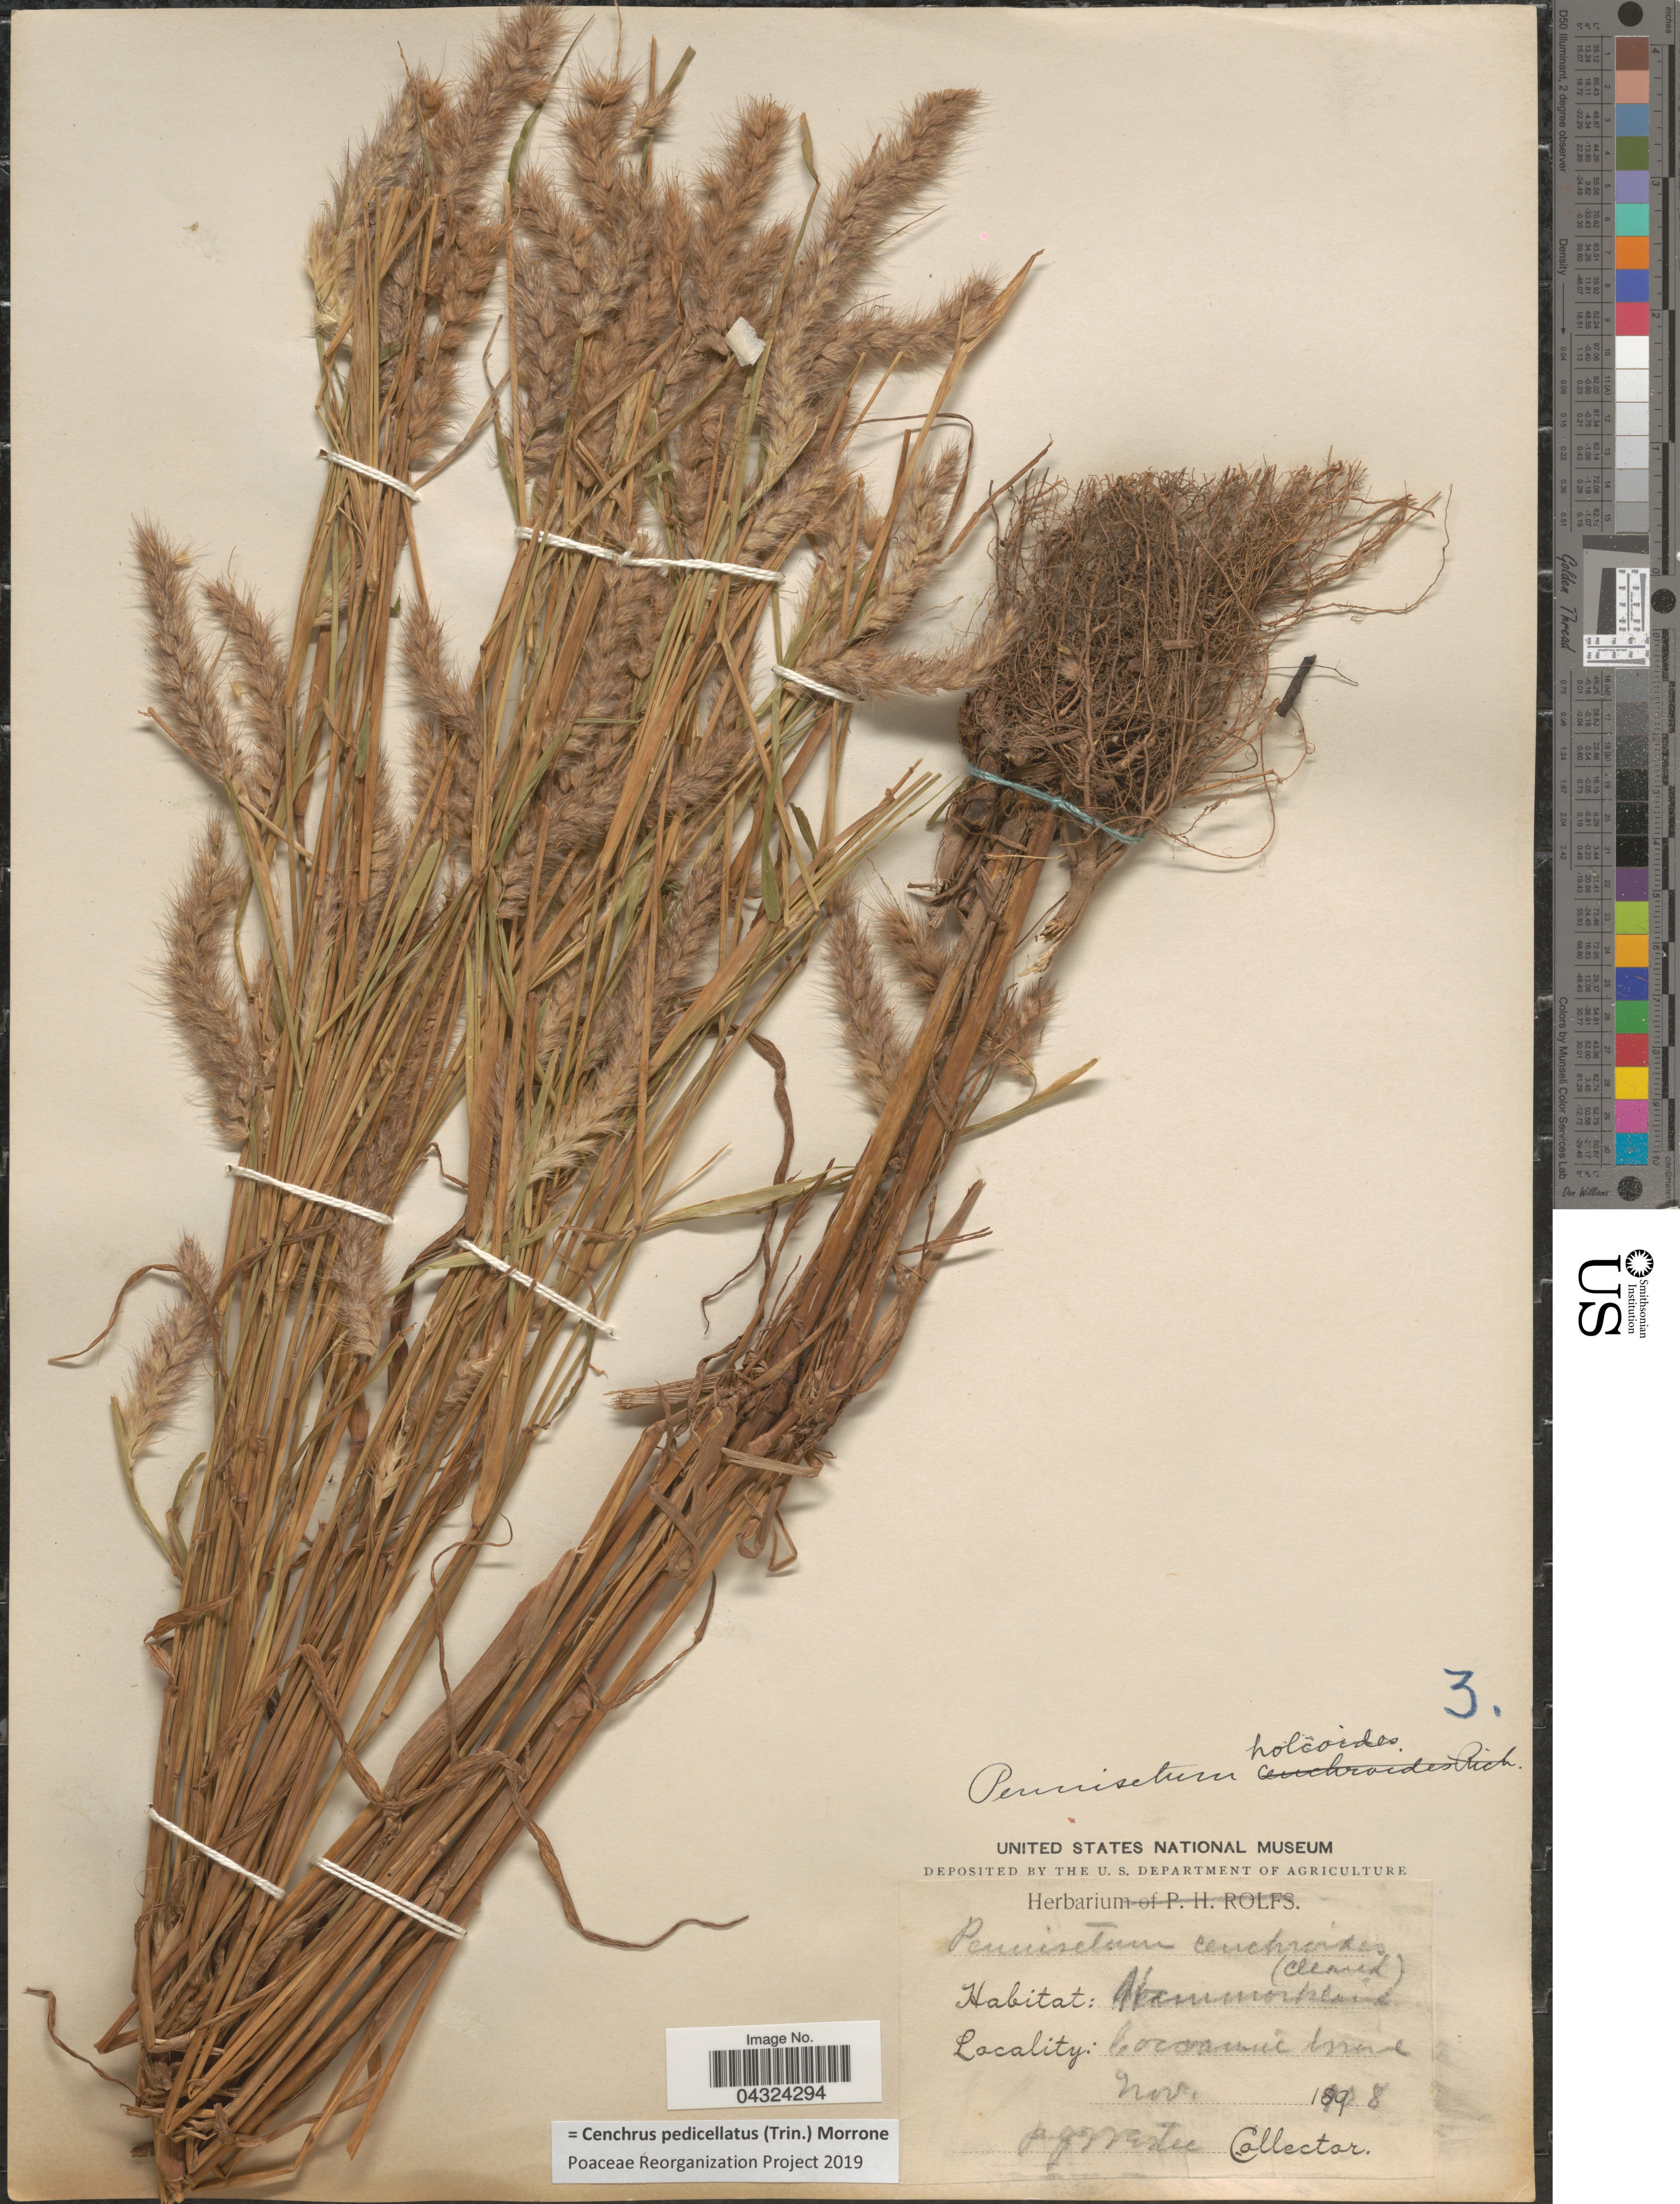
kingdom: Plantae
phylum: Tracheophyta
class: Liliopsida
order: Poales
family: Poaceae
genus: Cenchrus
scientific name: Cenchrus pedicellatus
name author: (Trin.) Morrone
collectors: P. J. Wester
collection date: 1908-11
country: United States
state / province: Florida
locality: Coconanut Grove.